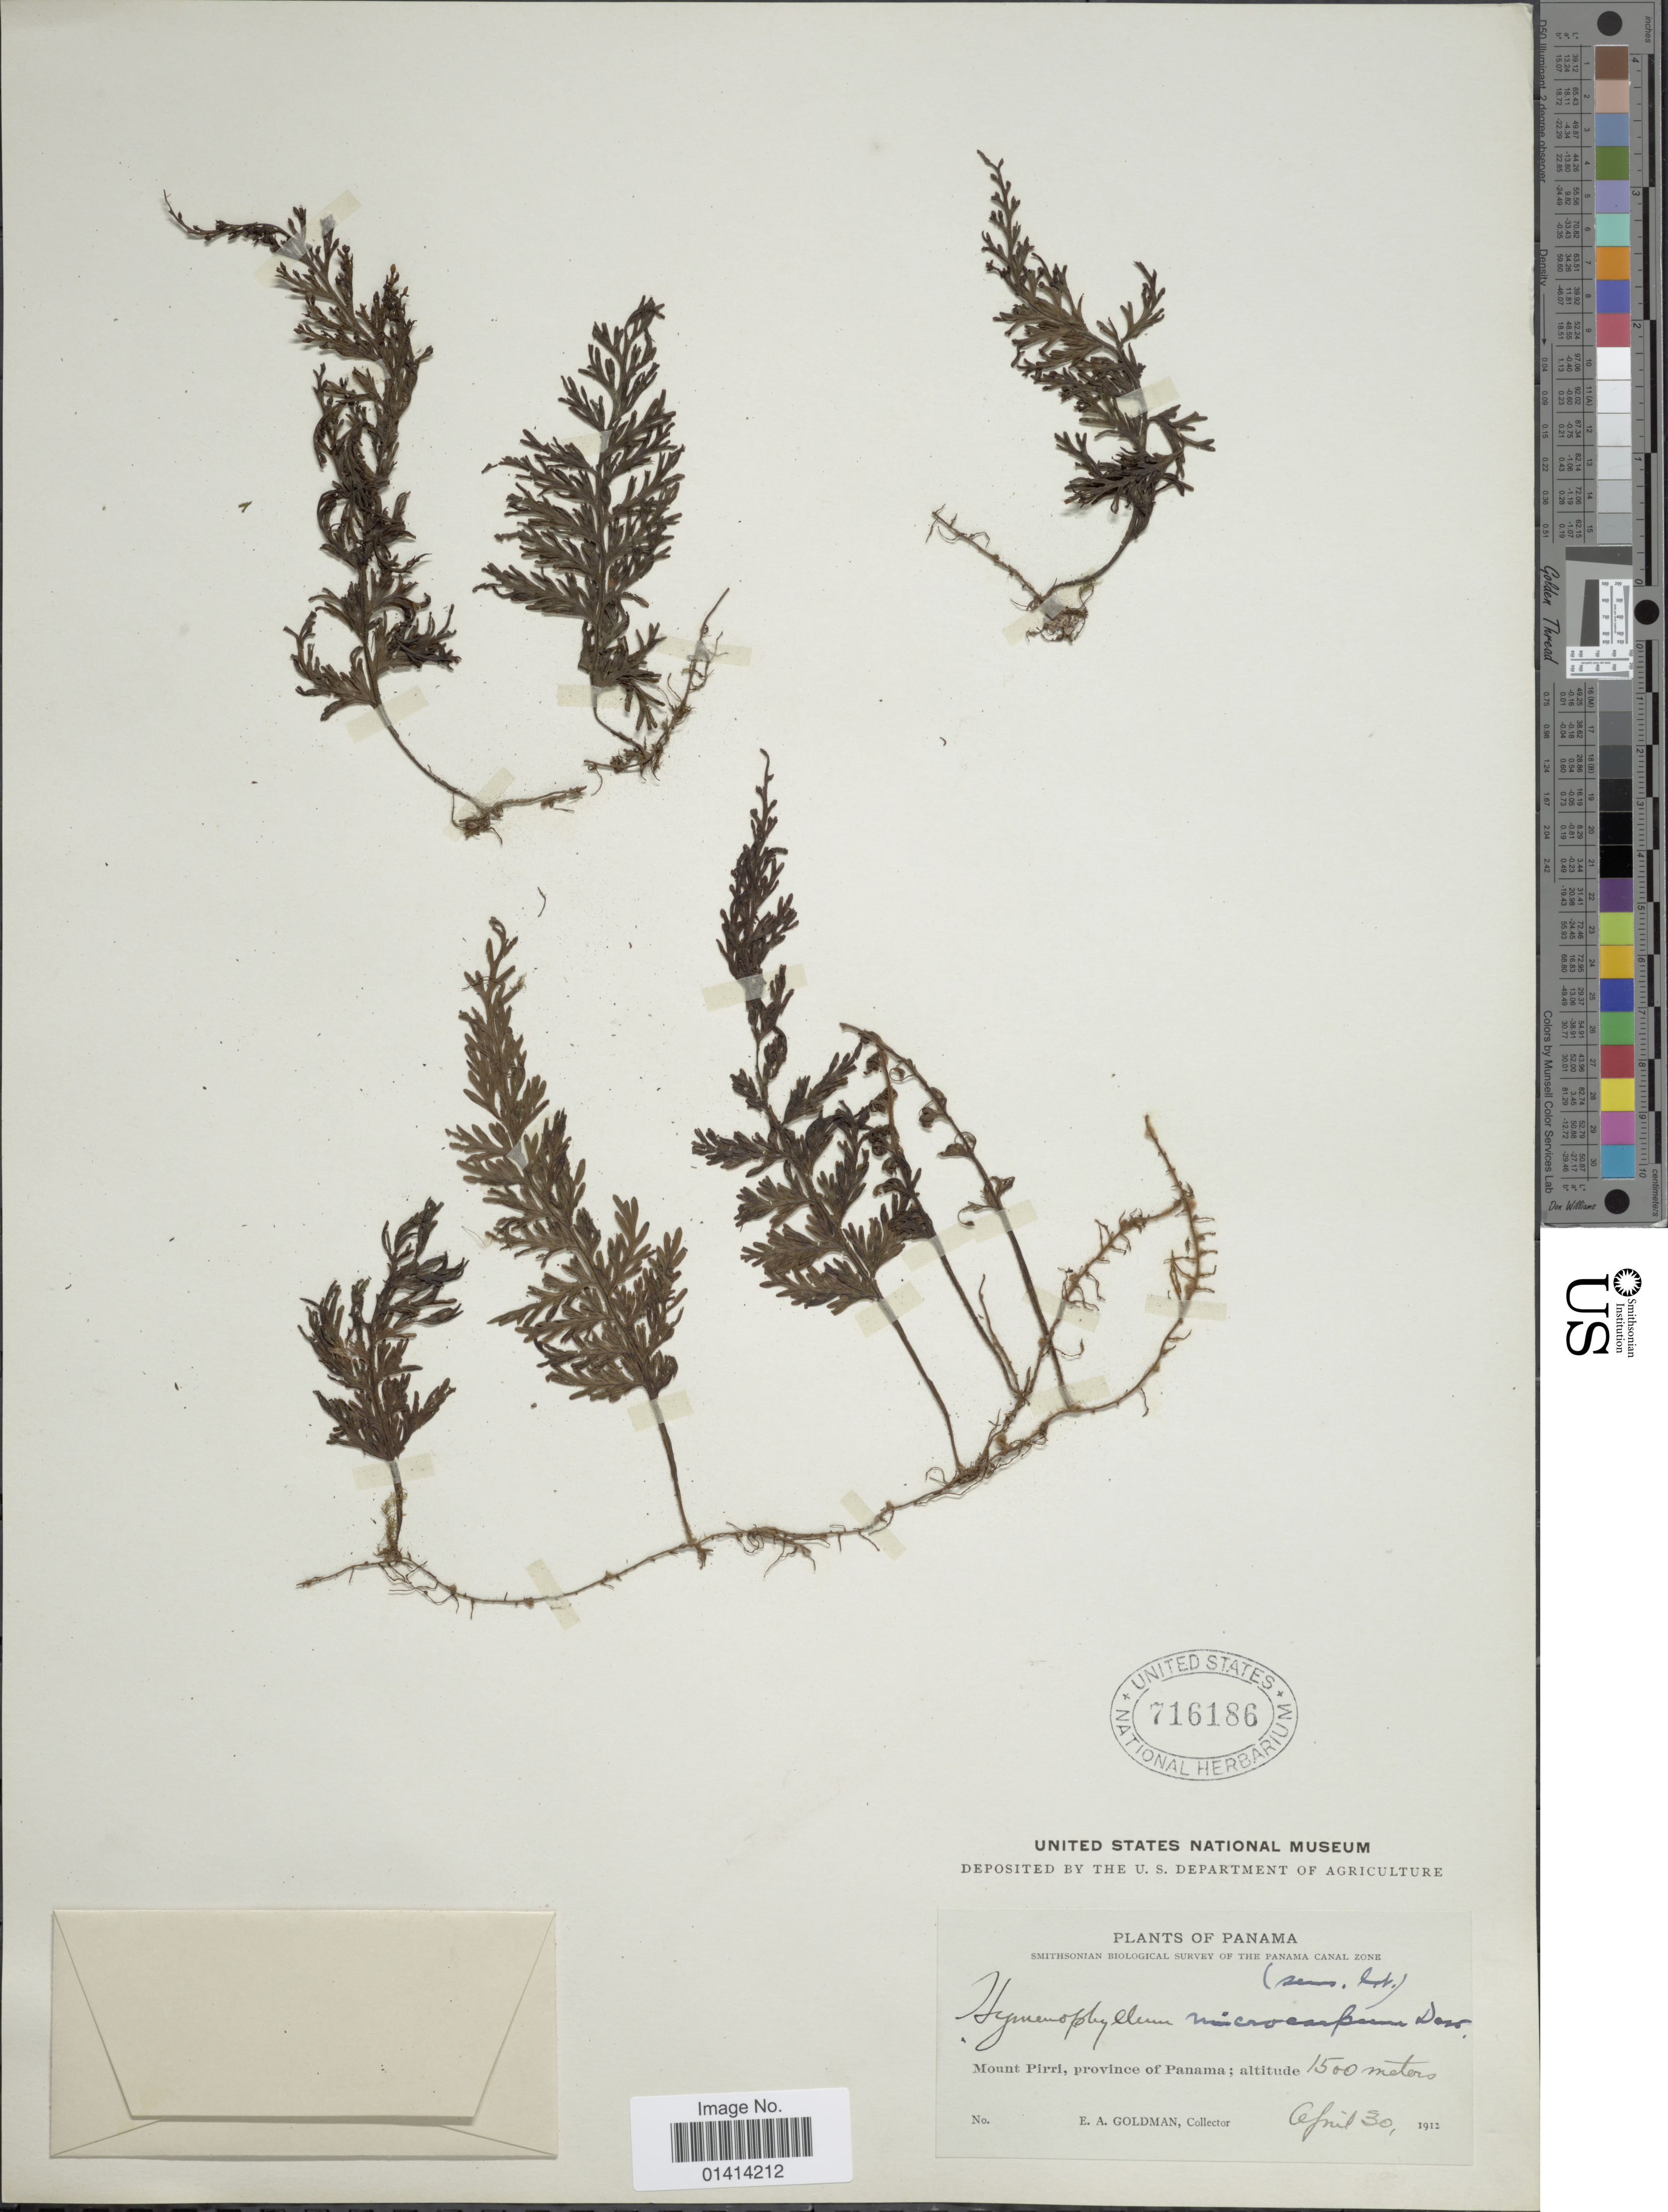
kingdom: Plantae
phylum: Tracheophyta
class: Polypodiopsida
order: Hymenophyllales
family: Hymenophyllaceae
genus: Hymenophyllum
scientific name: Hymenophyllum microcarpum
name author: (Desv.) Lellinger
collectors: E. A. Goldman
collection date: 1912-04-30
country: Panama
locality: Mount Pirri, province of Panama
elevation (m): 1500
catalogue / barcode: US 716186